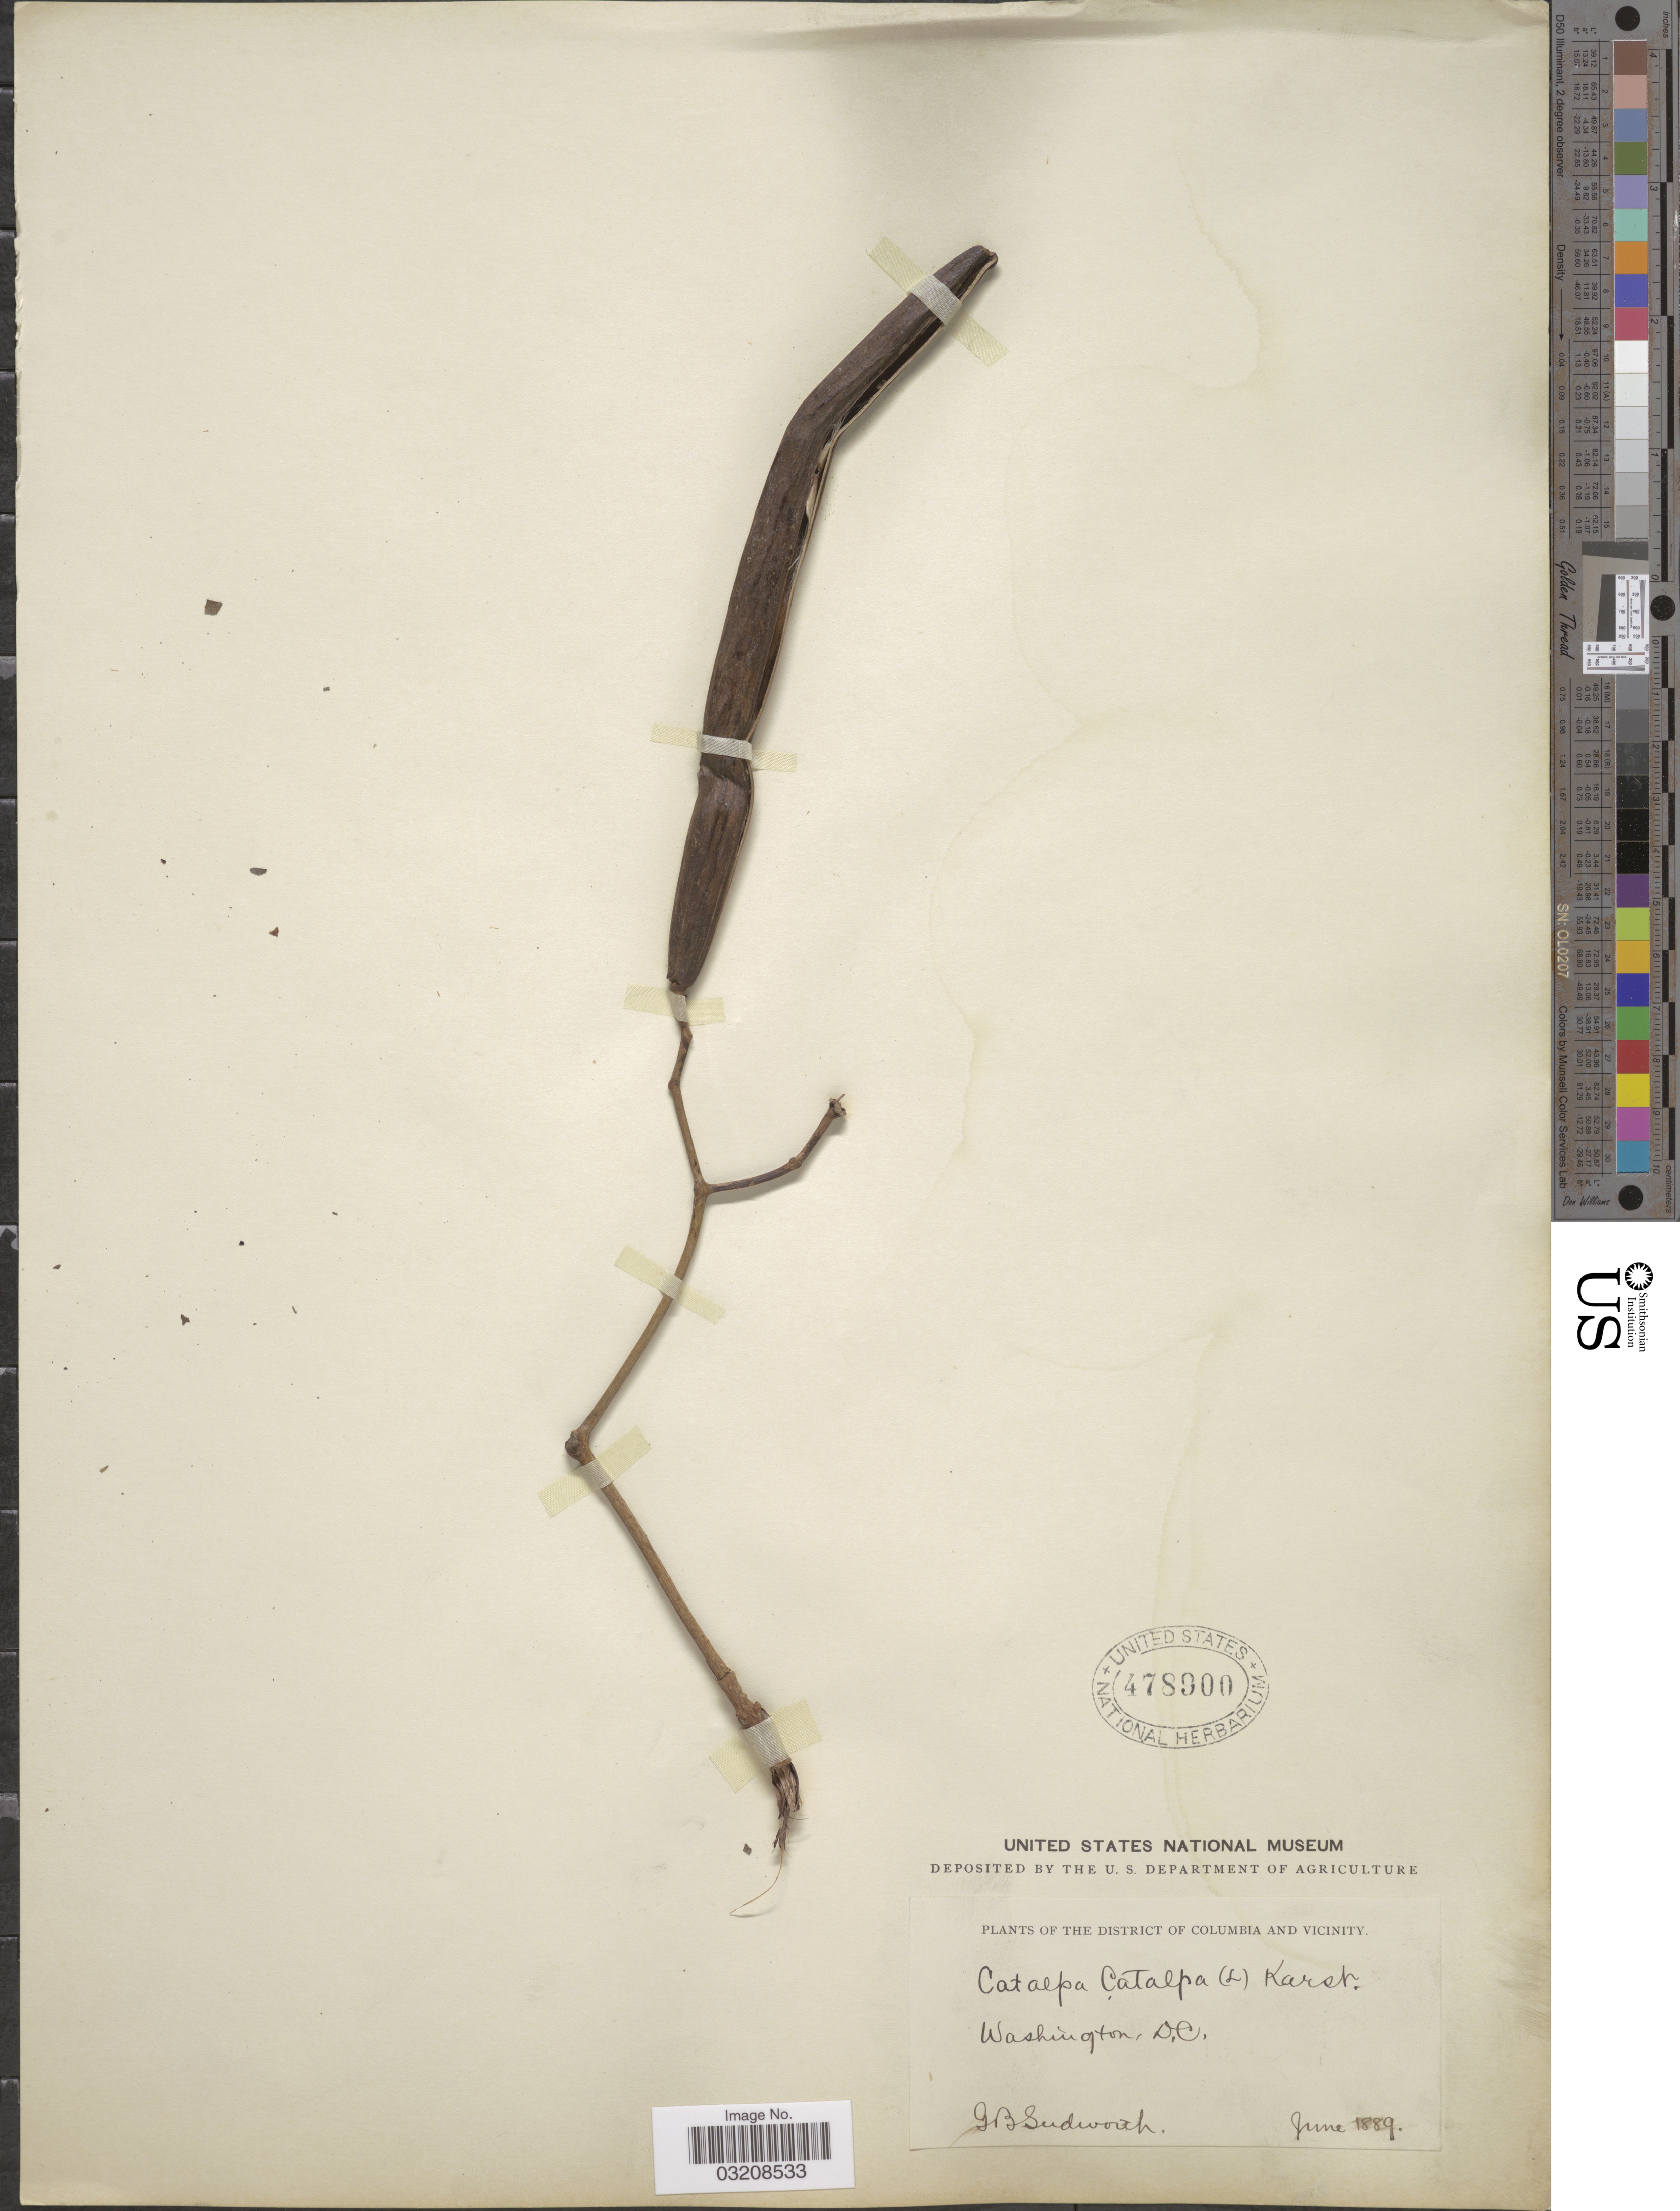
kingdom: Plantae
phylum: Tracheophyta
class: Magnoliopsida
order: Lamiales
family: Bignoniaceae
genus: Catalpa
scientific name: Catalpa bignonioides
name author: Walter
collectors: G. B. Sudworth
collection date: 1889-06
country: United States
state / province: District of Columbia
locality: Washington, D.C. District of Columbia and vicinity.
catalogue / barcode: US 478900